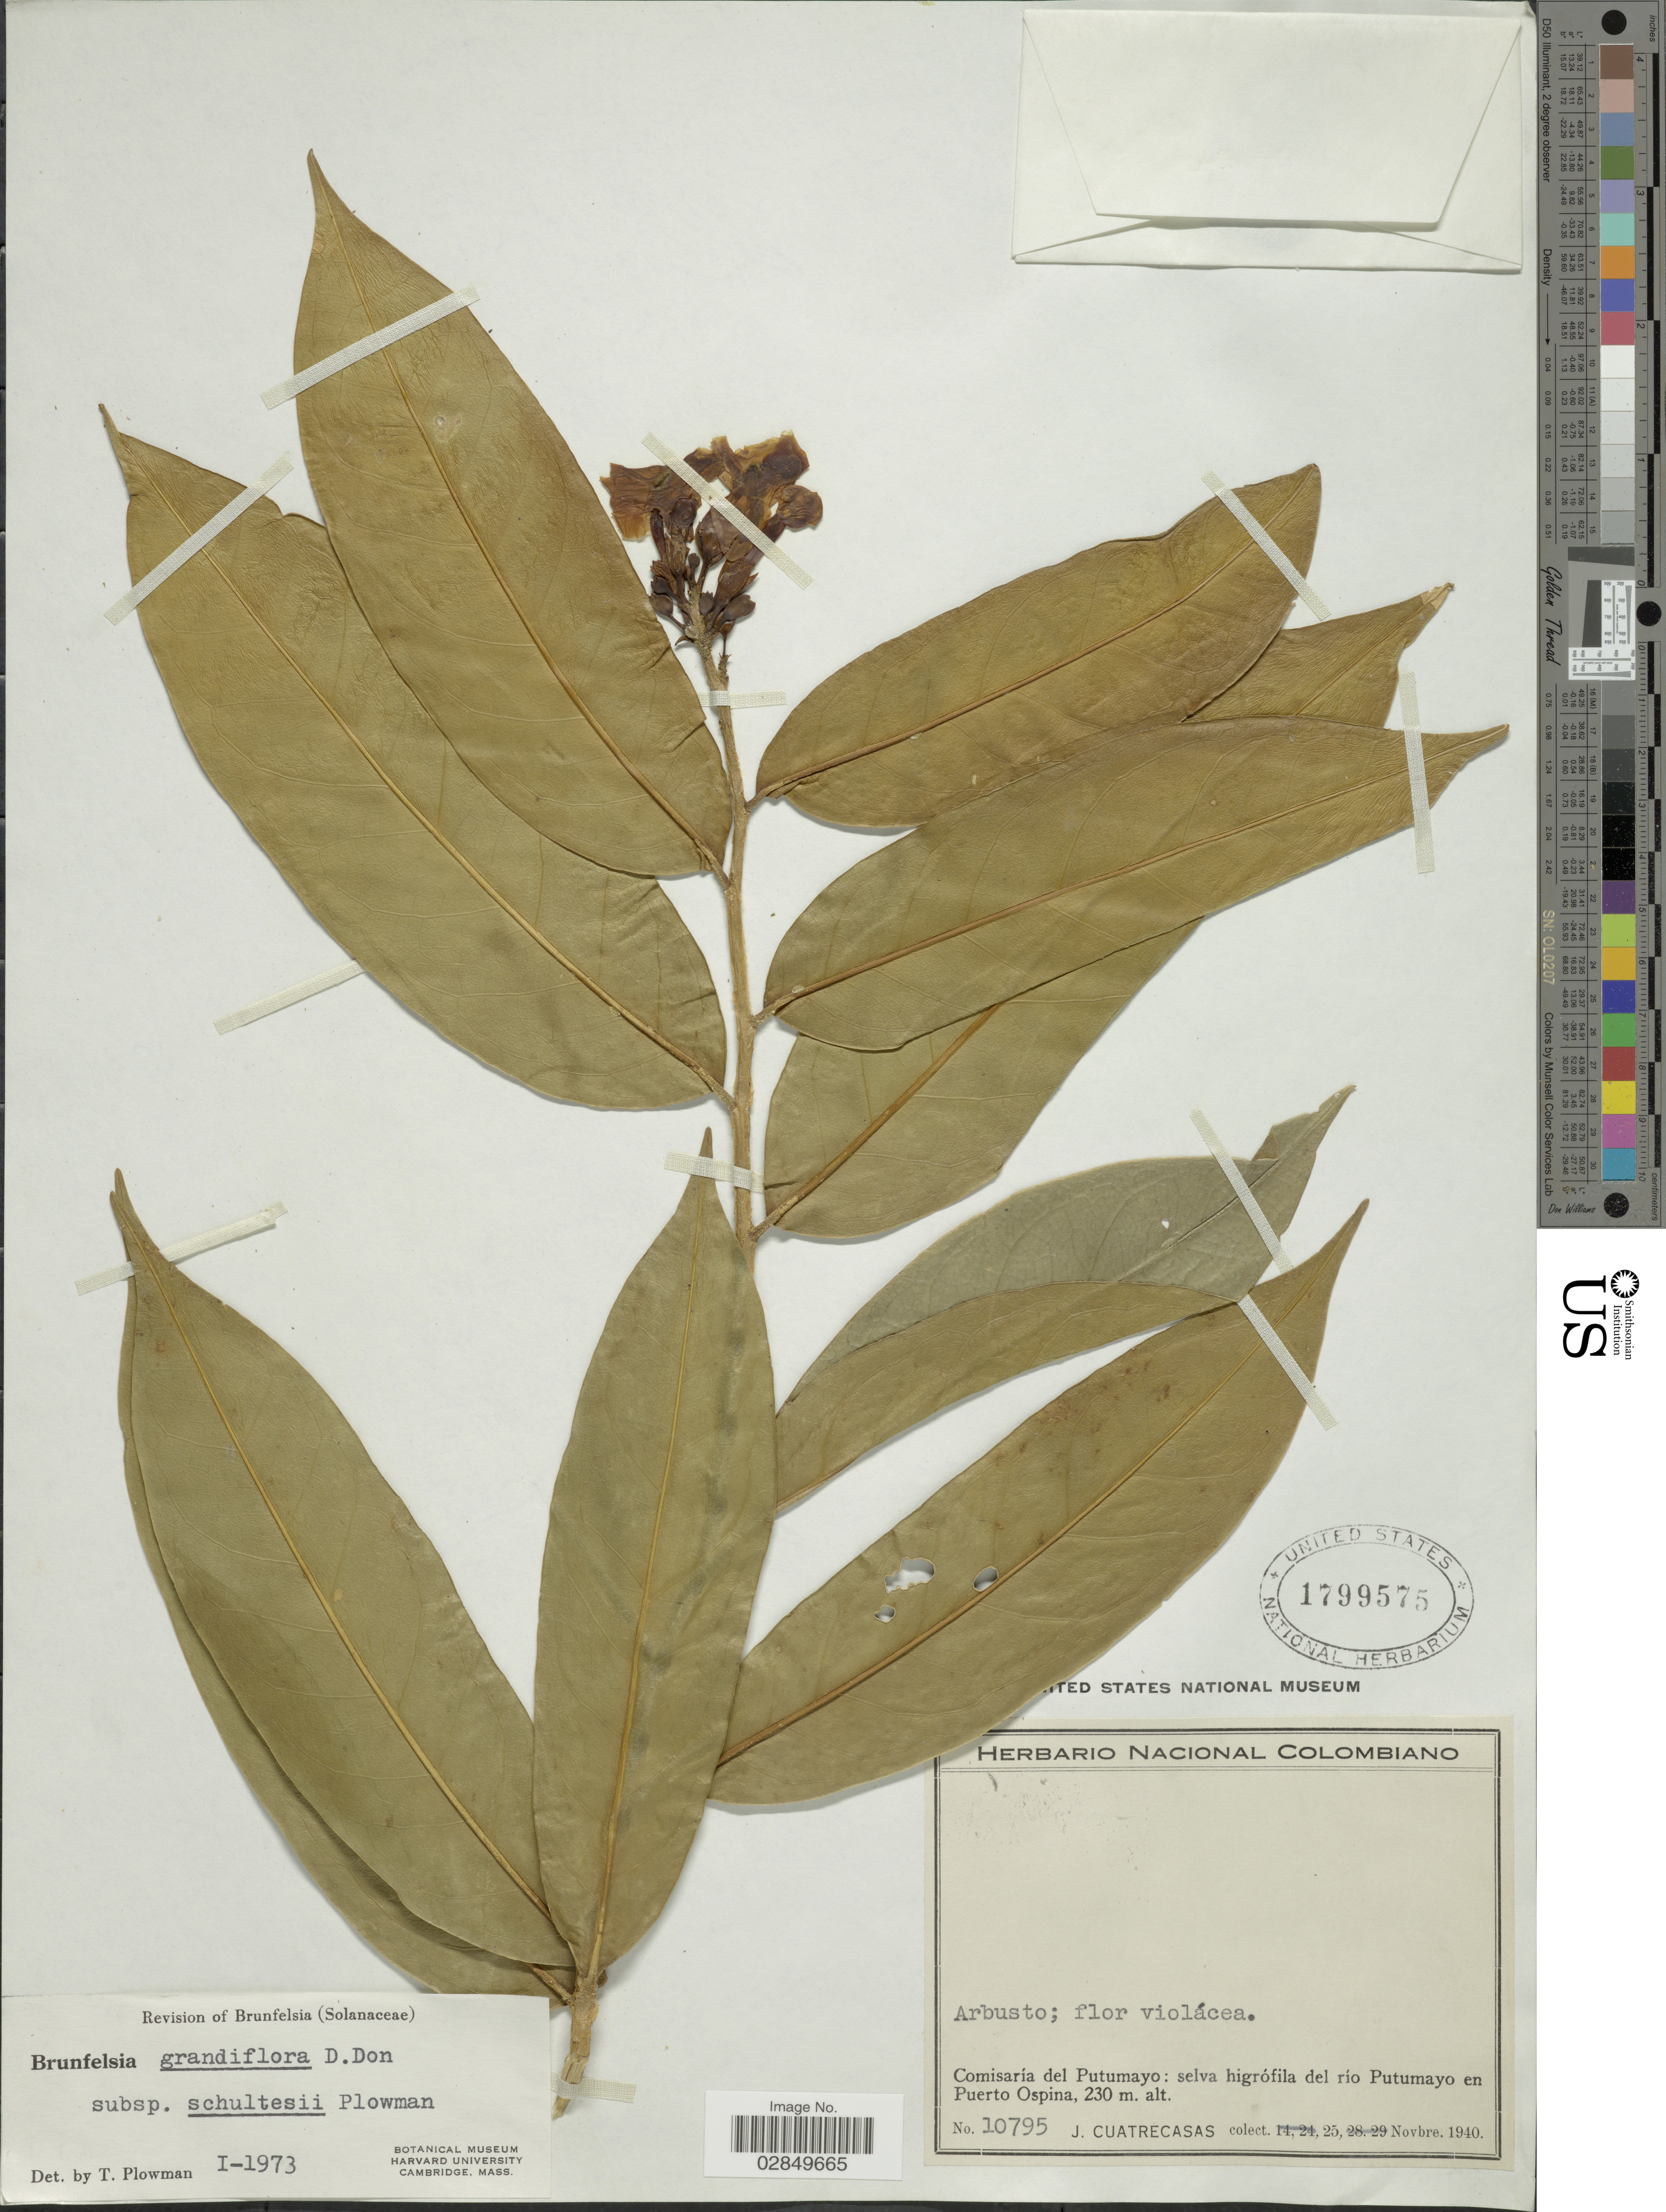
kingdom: Plantae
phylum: Tracheophyta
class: Magnoliopsida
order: Solanales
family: Solanaceae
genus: Brunfelsia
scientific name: Brunfelsia grandiflora subsp. schultesii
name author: Plowman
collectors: J. Cuatrecasas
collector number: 10795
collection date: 1940-11-25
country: Colombia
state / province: Putumayo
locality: Comisaría del Putumayo, selva higrófila del río Putumayo en Puerto Ospina.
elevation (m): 230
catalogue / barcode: US 1799575